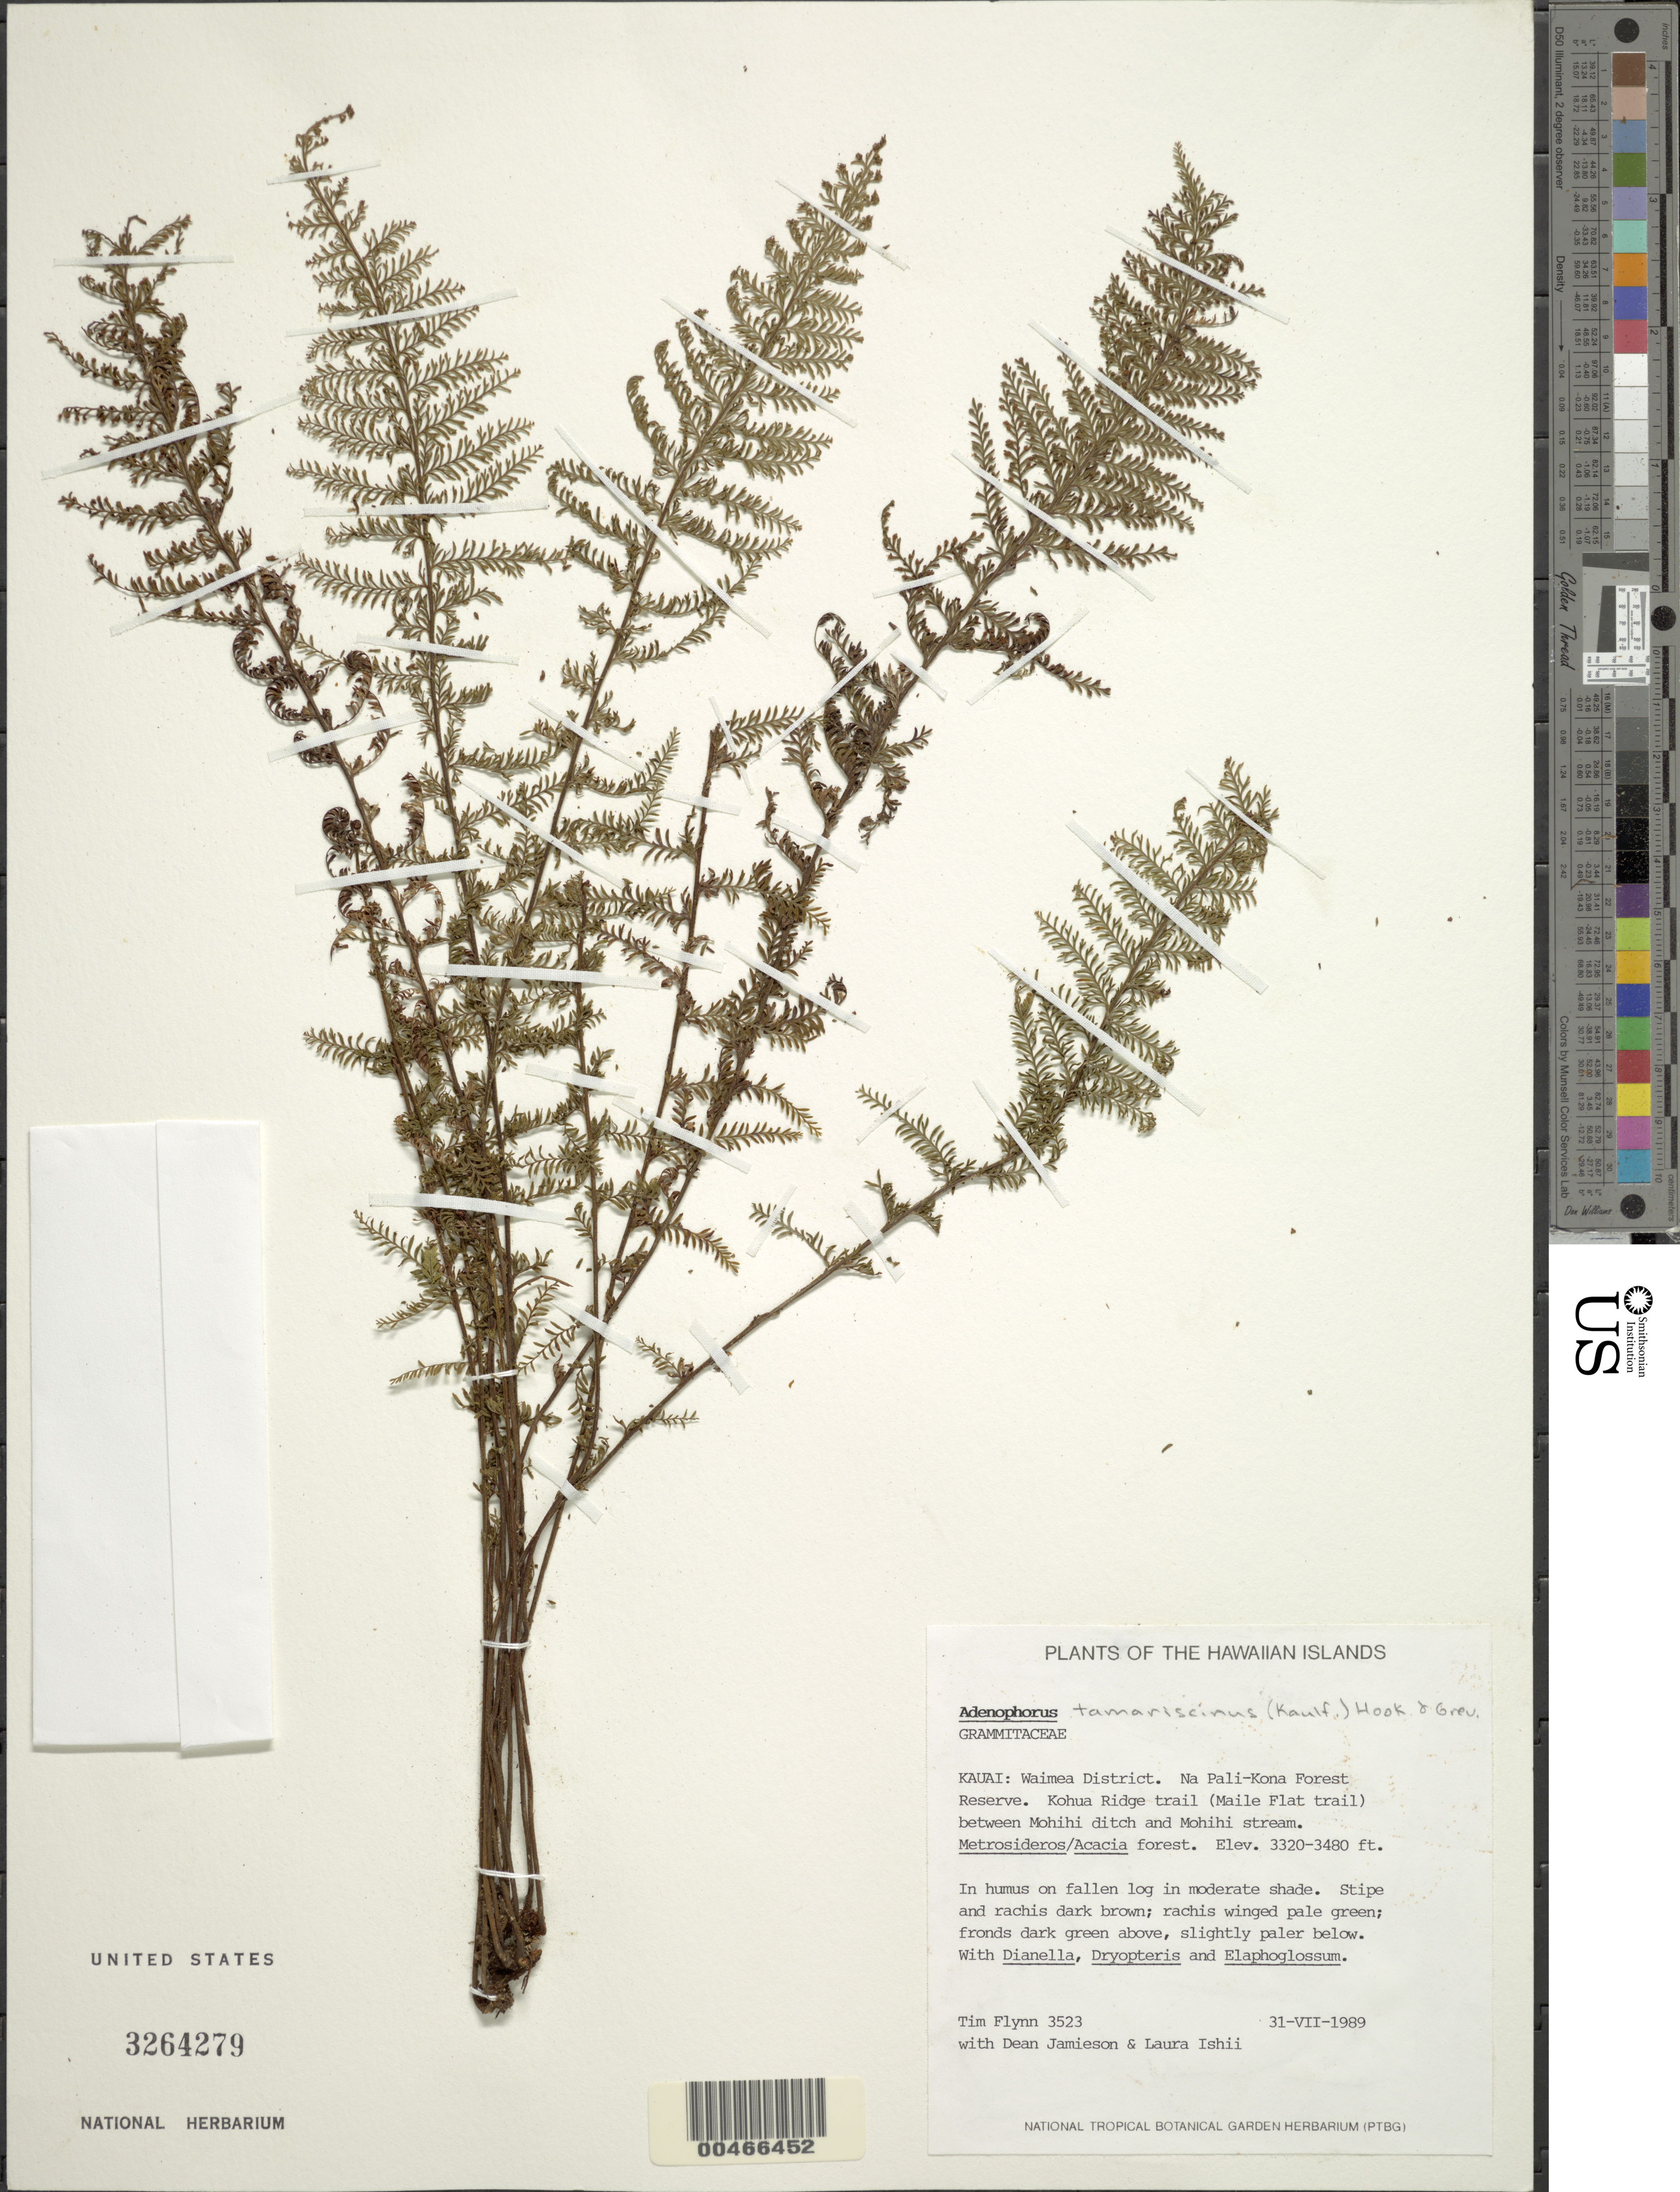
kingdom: Plantae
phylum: Tracheophyta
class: Polypodiopsida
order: Polypodiales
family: Polypodiaceae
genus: Adenophorus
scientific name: Adenophorus tamariscinus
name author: Hook. & Grev.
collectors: T. W. Flynn, D. Jamieson & L. Ishii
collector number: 3523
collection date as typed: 31 Jul 1989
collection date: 1989-07-31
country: United States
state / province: Hawaii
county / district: Kauai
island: Kaua'i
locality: Waimea Dist. Na Pali-Kona Forest Reserve. Kohua Ridge trail (Maile Flat trail) bet. Mohihi ditch and Mohihi stream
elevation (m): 1012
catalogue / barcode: US 3264279